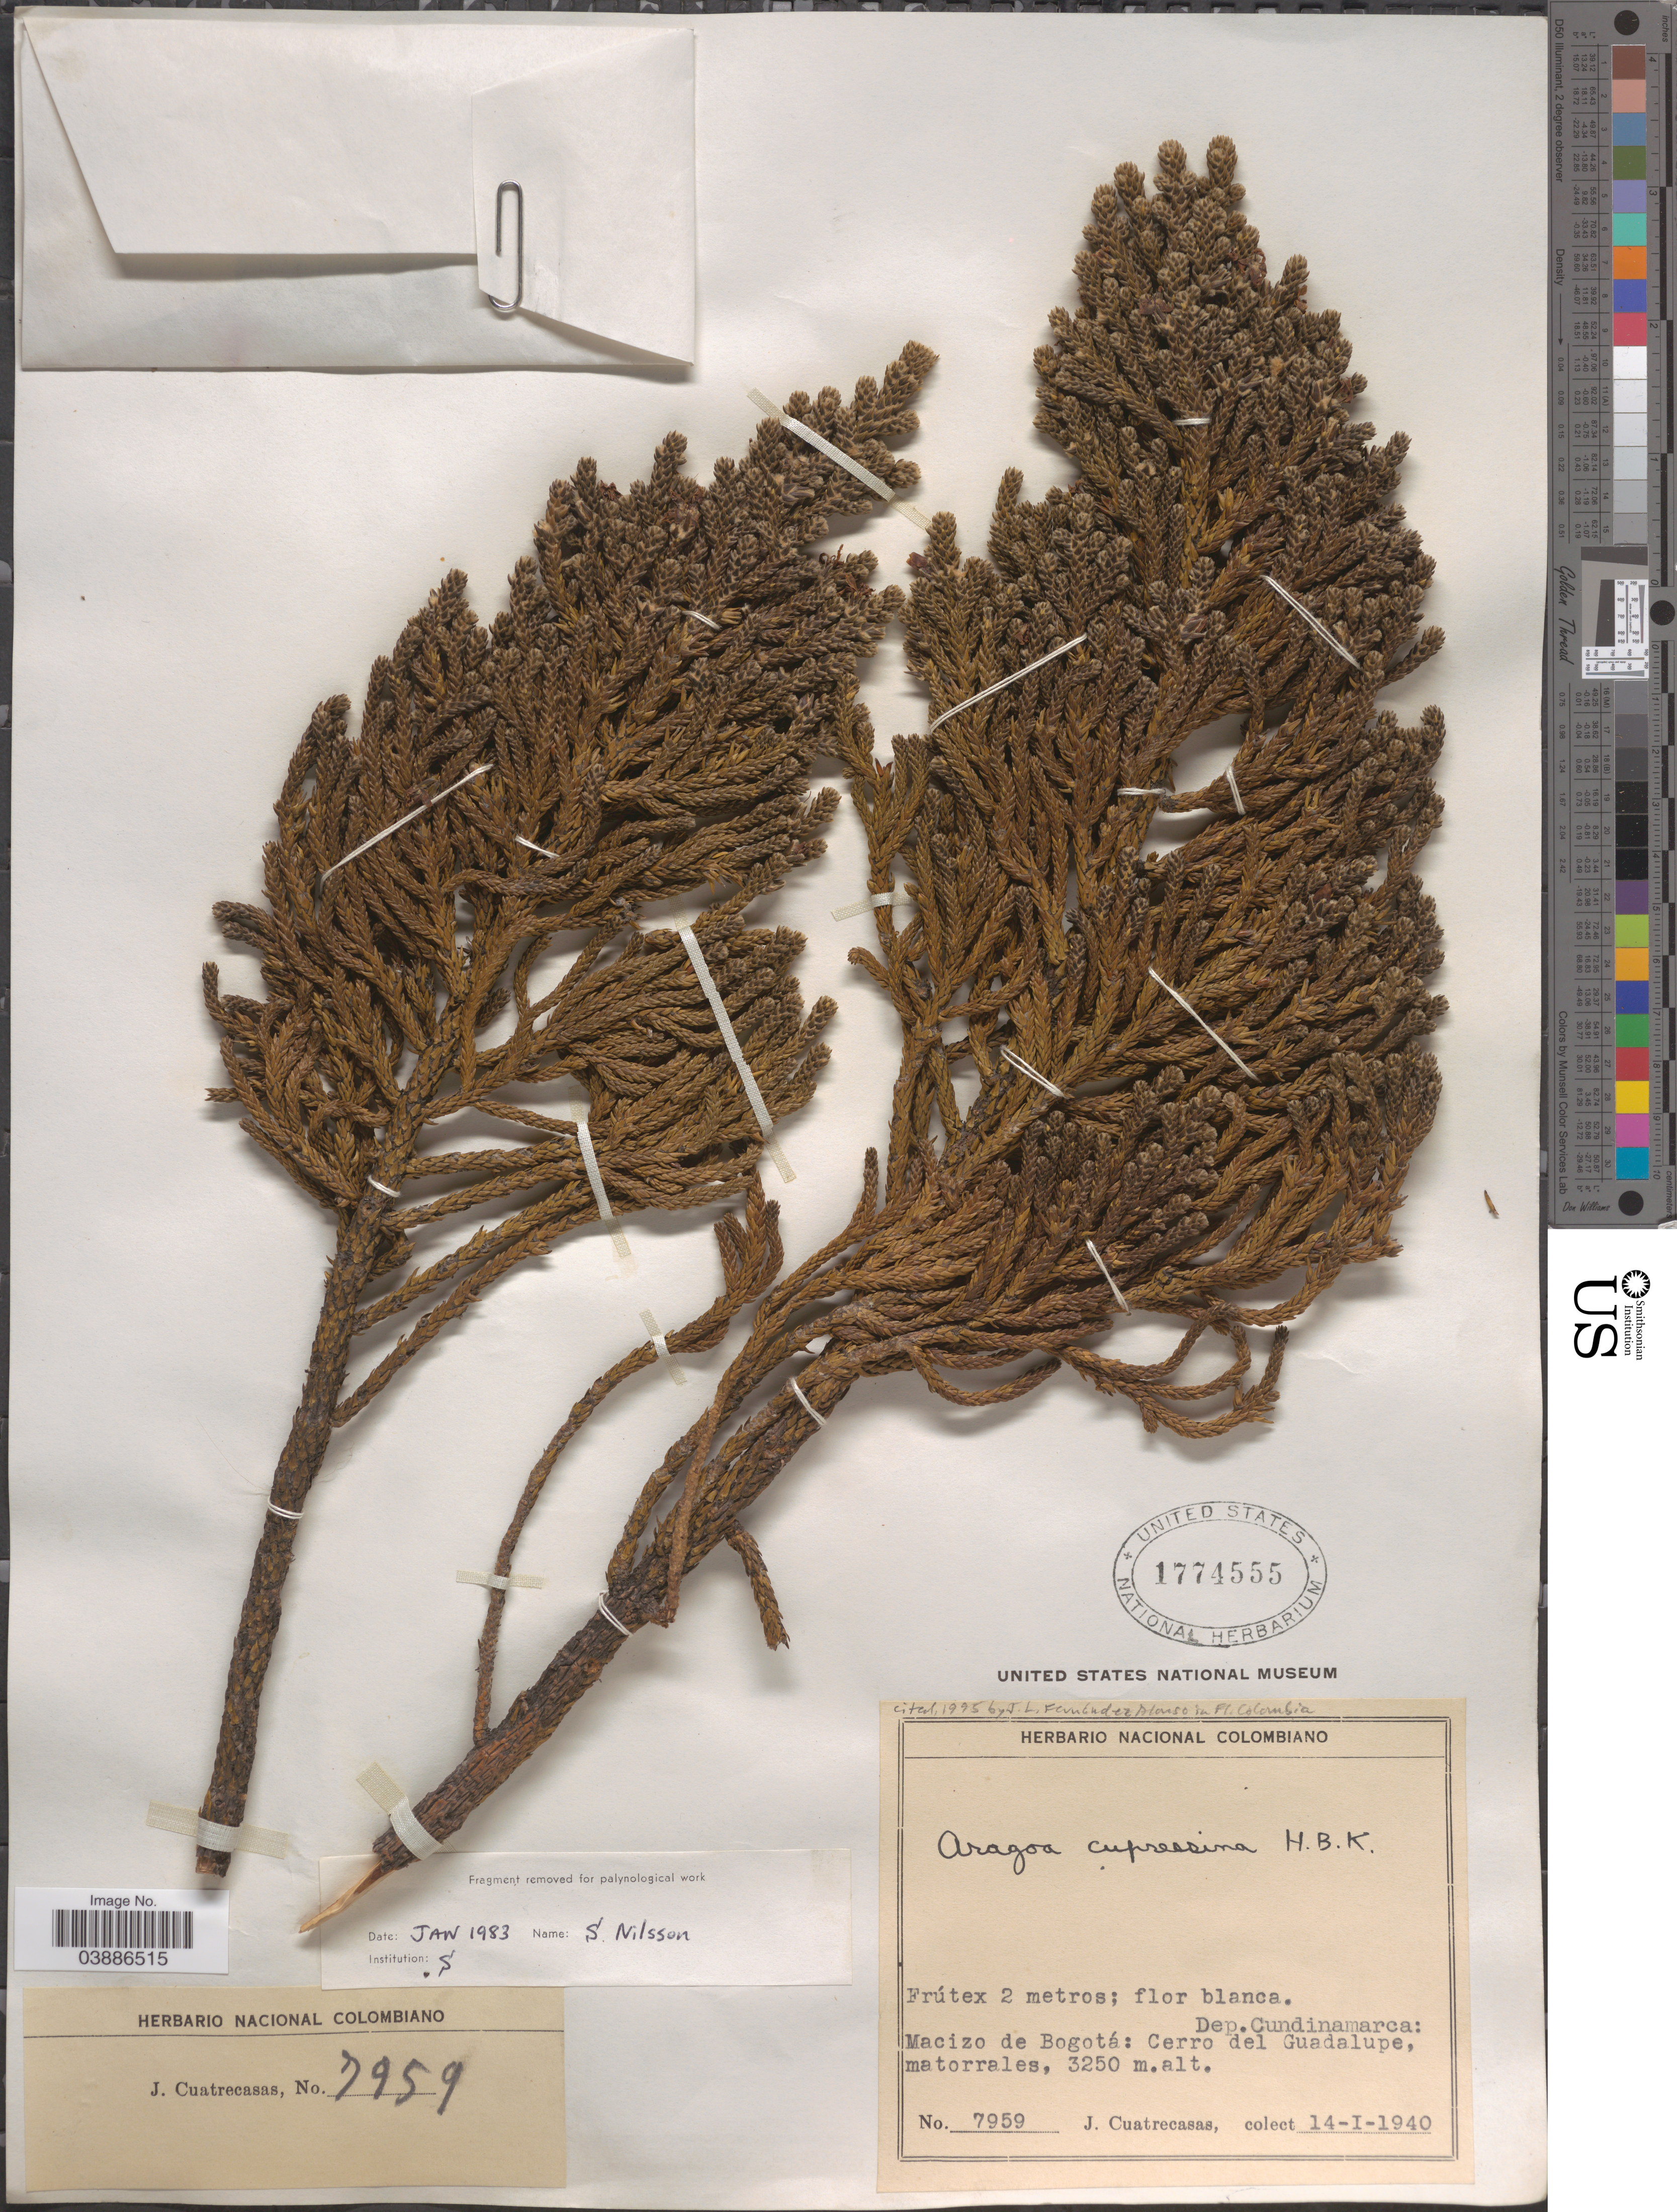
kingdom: Plantae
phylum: Tracheophyta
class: Magnoliopsida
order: Lamiales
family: Plantaginaceae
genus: Aragoa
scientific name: Aragoa cupressina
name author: Kunth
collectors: J. Cuatrecasas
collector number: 7959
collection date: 1940-01-14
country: Colombia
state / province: Cundinamarca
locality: Dep. Cundinamarca: Macizo de Bogotá: Cerro del Guadalupe, matorrales.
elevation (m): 3250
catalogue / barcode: US 1774555